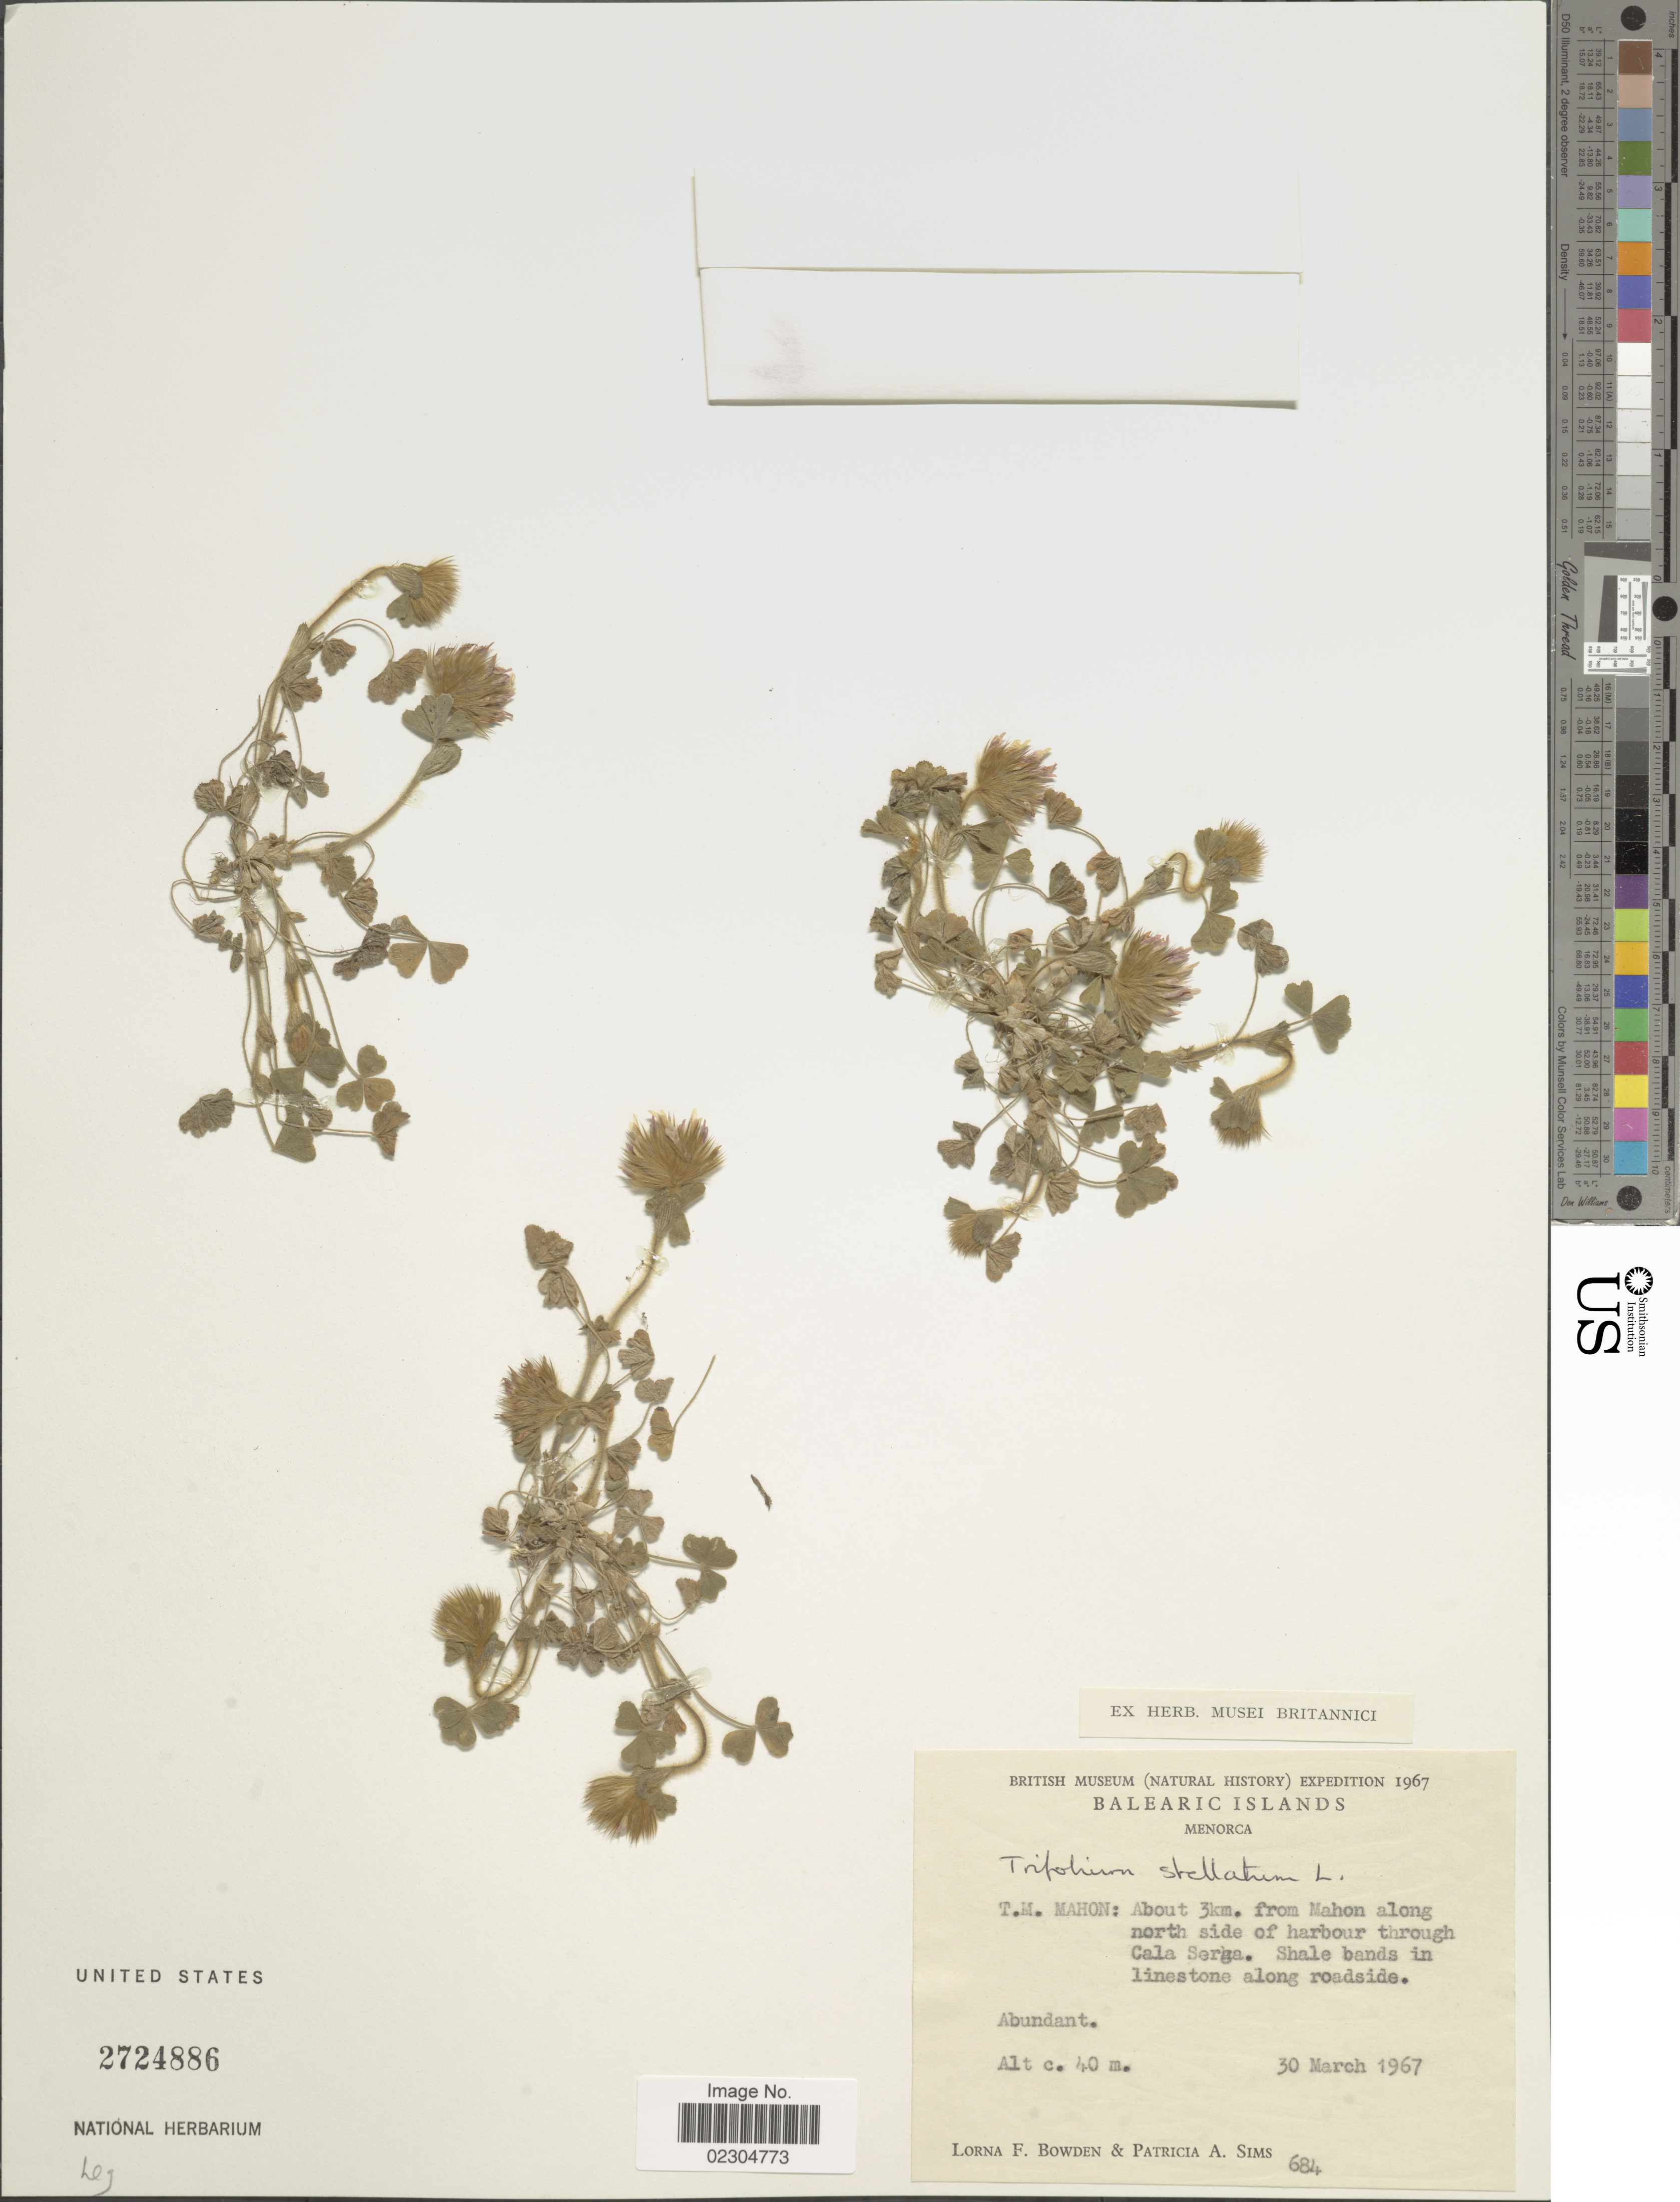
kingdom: Plantae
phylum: Tracheophyta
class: Magnoliopsida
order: Fabales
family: Fabaceae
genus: Trifolium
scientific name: Trifolium stellatum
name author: L.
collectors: L. F. Bowden & P. A. Sims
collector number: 684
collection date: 1967-03-30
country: Spain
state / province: Islas Baleares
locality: Menorca. T.M. Mahon: About 3km. from Mahon along north side of harbour through Cala Serga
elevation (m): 40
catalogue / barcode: US 2724886